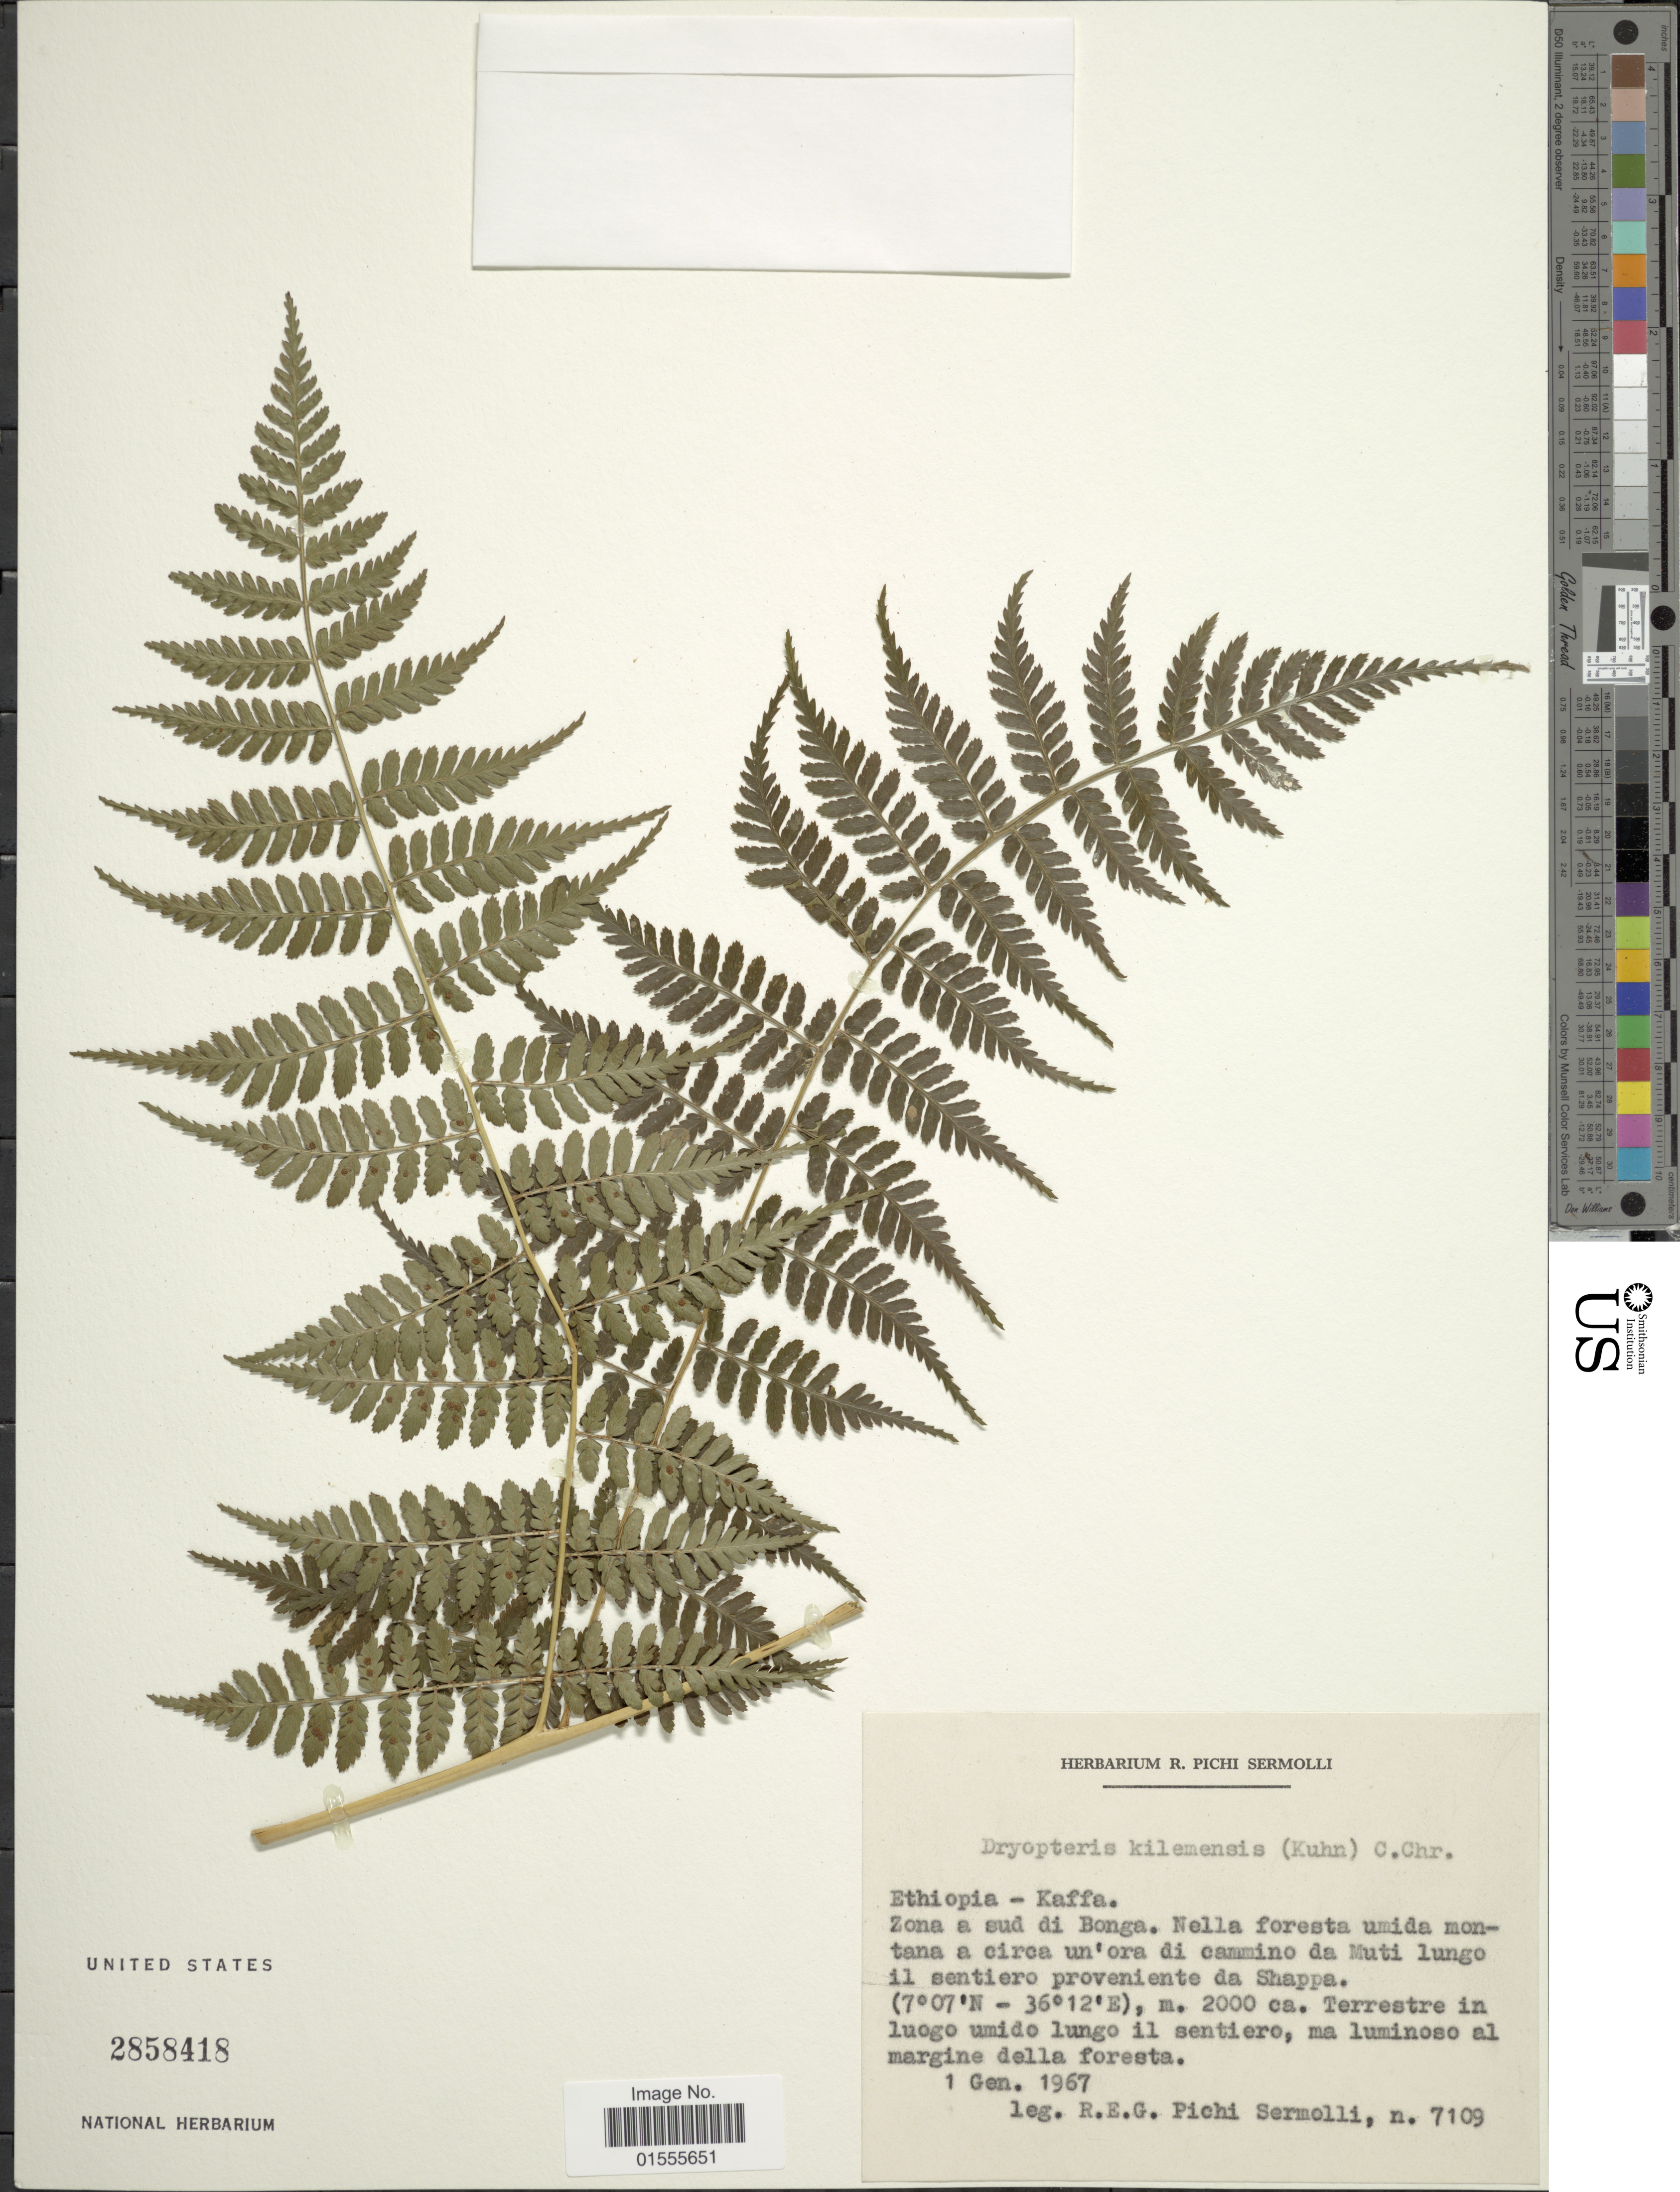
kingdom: Plantae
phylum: Tracheophyta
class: Polypodiopsida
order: Polypodiales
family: Dryopteridaceae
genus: Dryopteris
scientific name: Dryopteris kilemensis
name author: (Kuhn) Kuntze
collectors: R. E. Pichi-Sermolli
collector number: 7109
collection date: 1967-01-01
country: Ethiopia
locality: Kaffa. Zona a sud di Bonga. nella foresta umida de montana a crica un'or camino da Muti lungo il sentiero proveniente da Shappa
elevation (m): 2000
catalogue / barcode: US 2858418